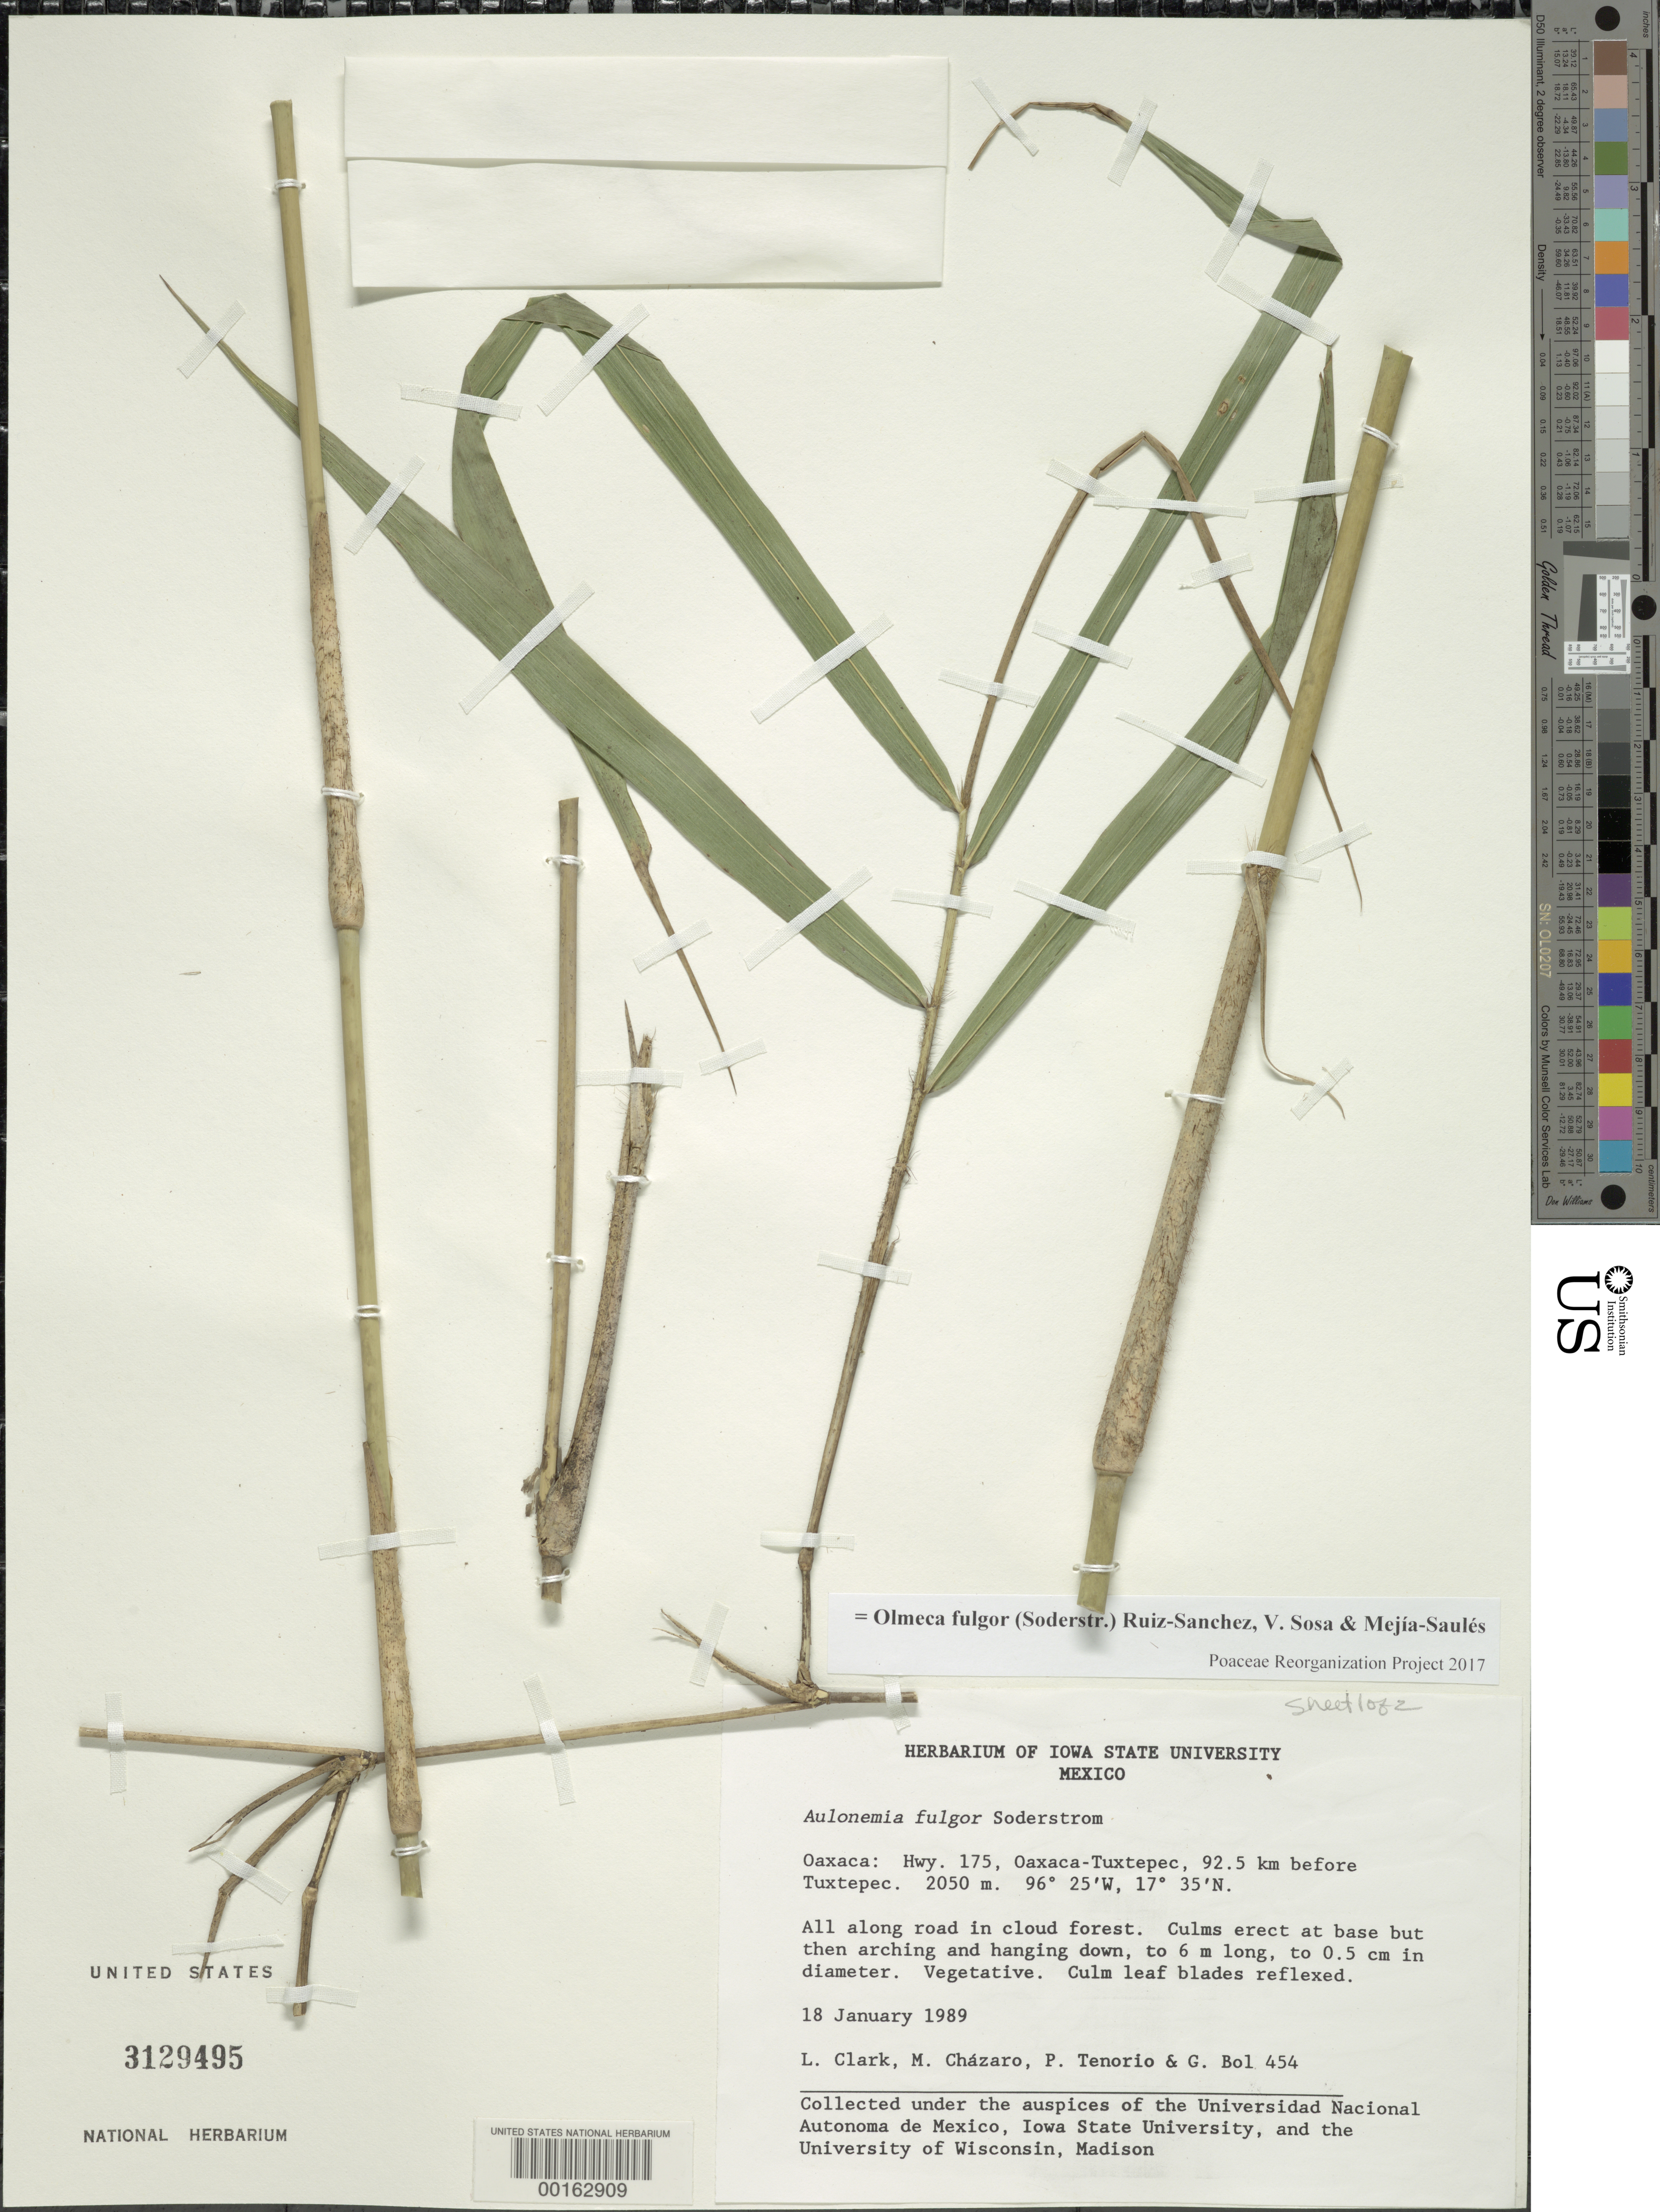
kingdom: Plantae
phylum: Tracheophyta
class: Liliopsida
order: Poales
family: Poaceae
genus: Olmeca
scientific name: Olmeca fulgor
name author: (Soderstr.) Ruíz-Sanchez et al.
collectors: L. G. Clark, M. de J. Cházaro Basáñoez, P. Tenorio L. & G. Bol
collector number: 454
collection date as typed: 18 Jan 1989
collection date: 1989-01-18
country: Mexico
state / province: Oaxaca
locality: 92.5 km before Tuxtepec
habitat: In cloud forest, along road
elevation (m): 1500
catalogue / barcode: US 3129495